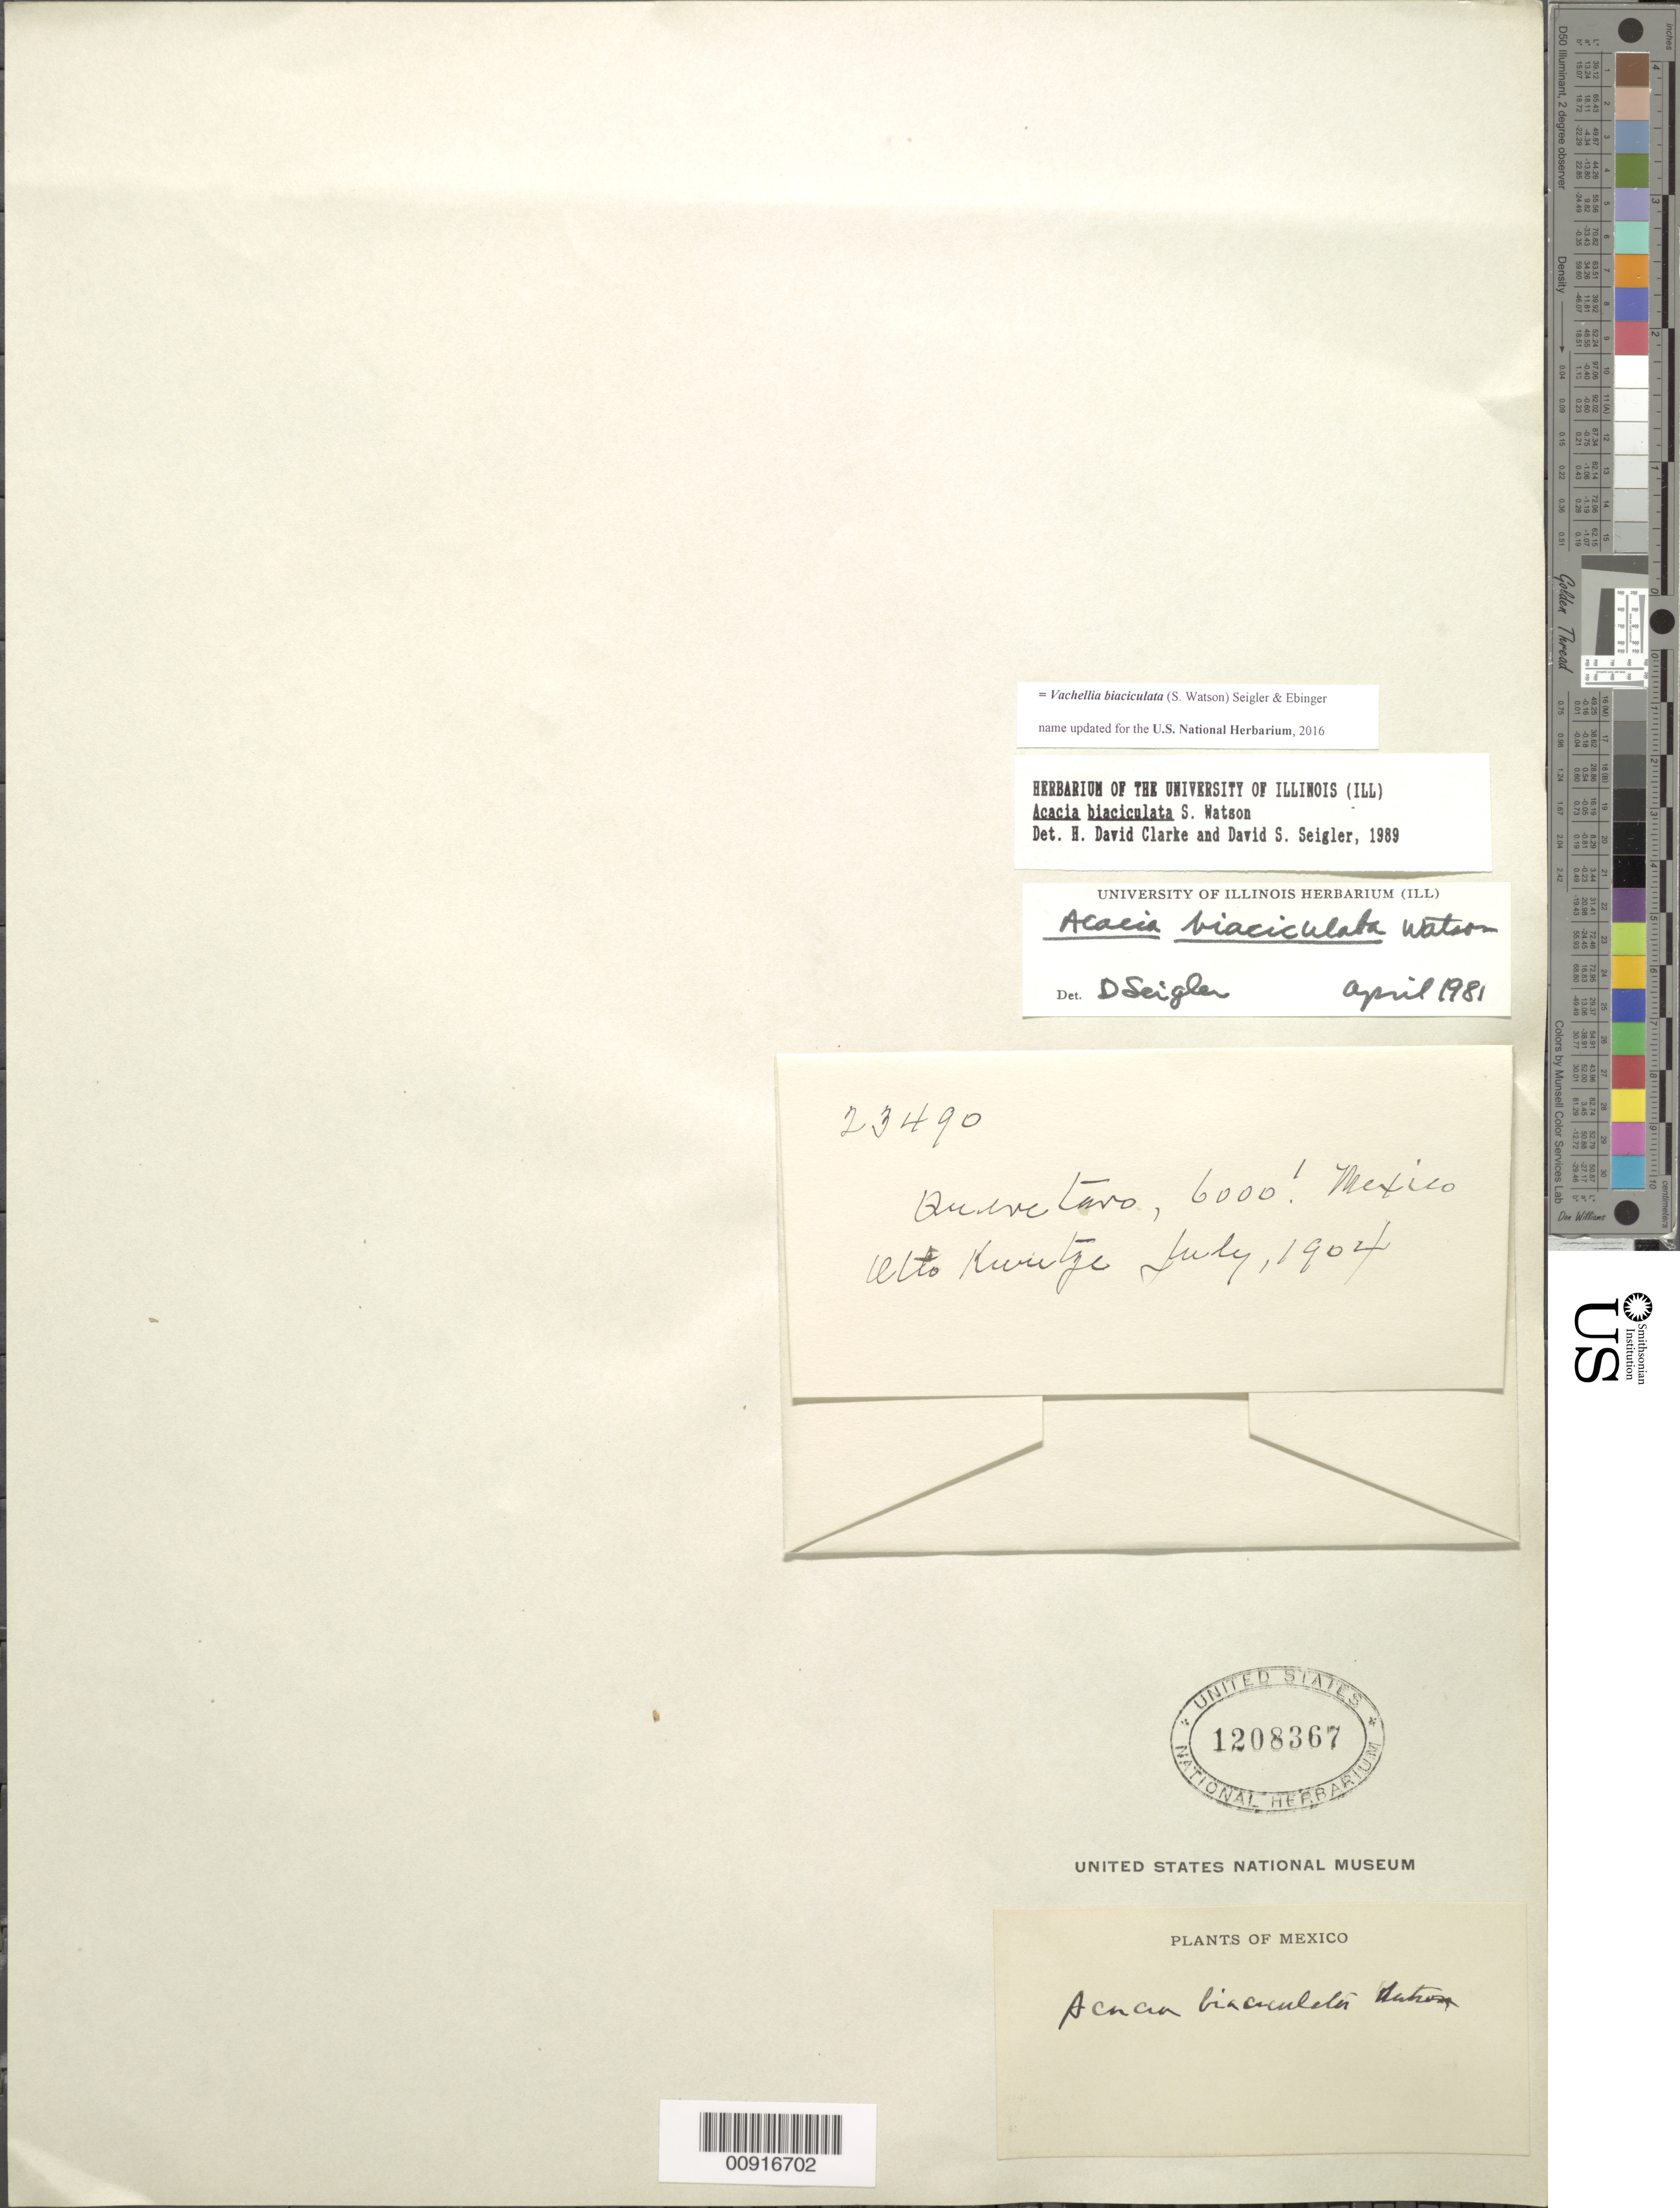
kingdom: Plantae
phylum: Tracheophyta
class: Magnoliopsida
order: Fabales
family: Fabaceae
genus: Vachellia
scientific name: Vachellia biaciculata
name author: (S. Watson) Seigler & Ebinger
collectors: C.E.O. Kuntze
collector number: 23490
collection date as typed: Jul 1904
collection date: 1904-07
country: Mexico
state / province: Querétaro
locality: Querétaro.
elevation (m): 1829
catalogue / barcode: US 1208367